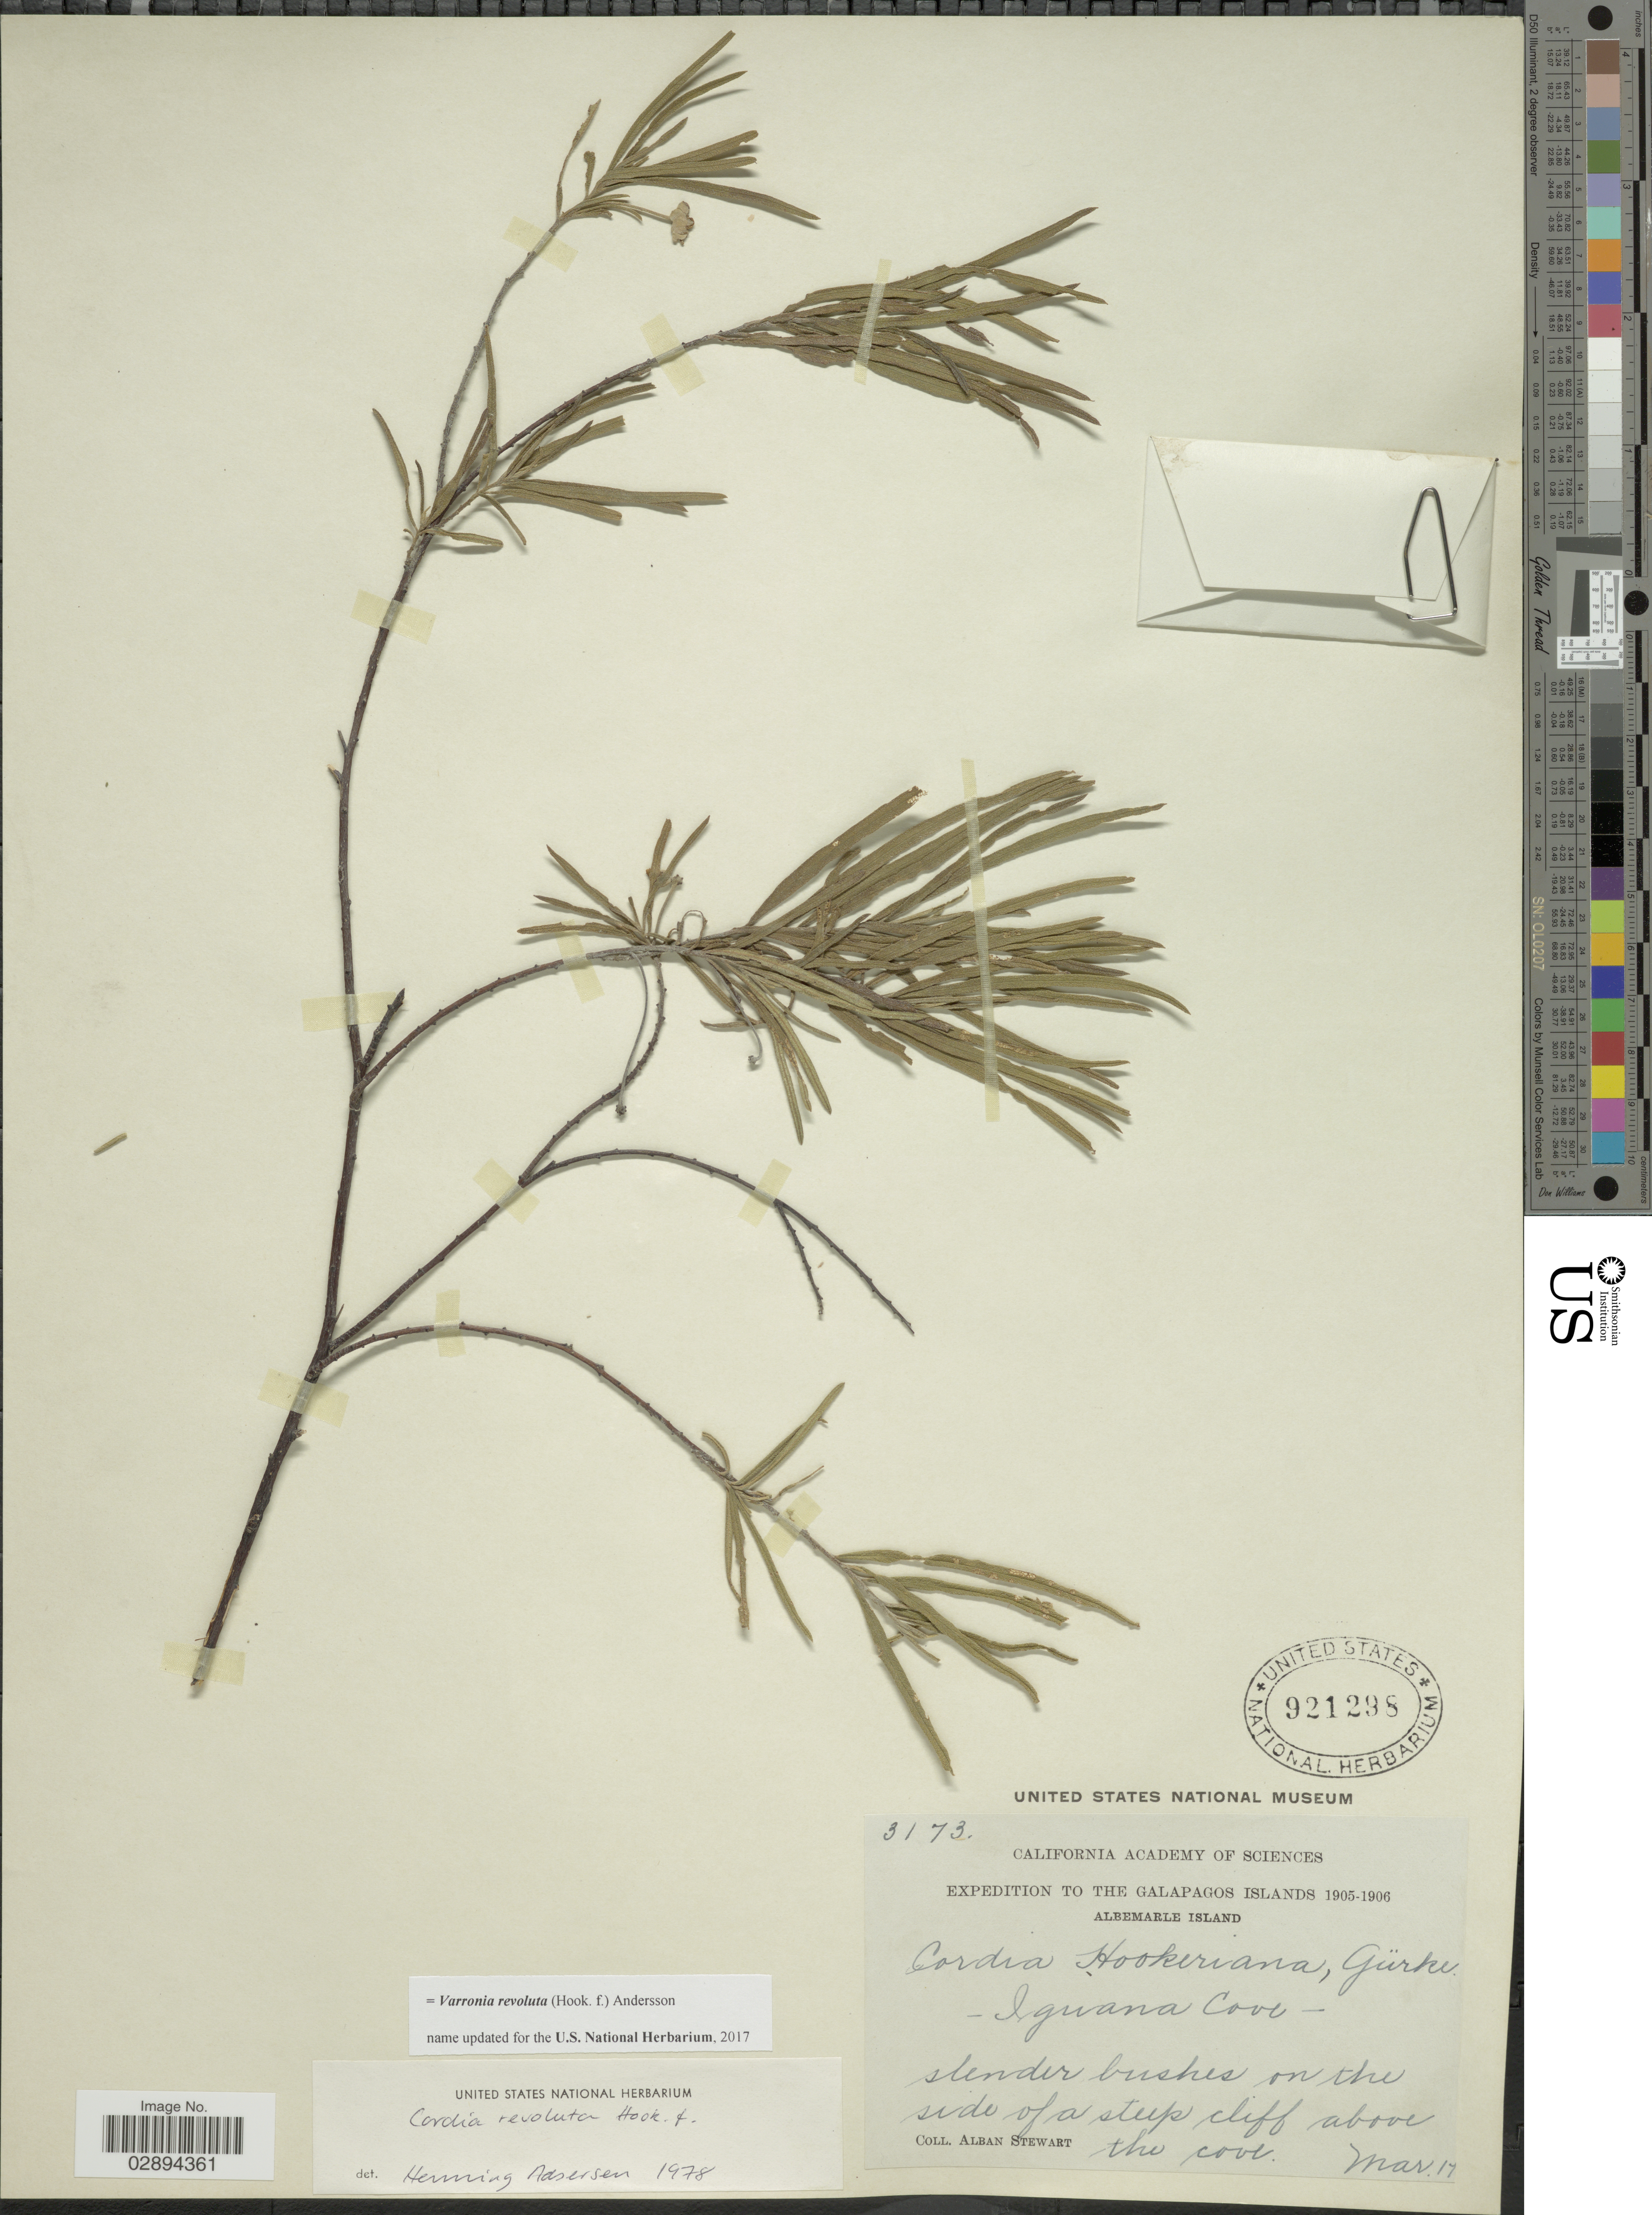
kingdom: Plantae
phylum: Tracheophyta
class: Magnoliopsida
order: Boraginales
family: Cordiaceae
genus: Varronia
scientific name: Varronia revoluta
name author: (Hook. f.) Andersson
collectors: A. Stewart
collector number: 3173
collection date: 1905-03-17/1906-03-17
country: Ecuador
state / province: Colón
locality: Galapagos Islands, Albemarle Island, Iguana Cove.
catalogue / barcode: US 921298